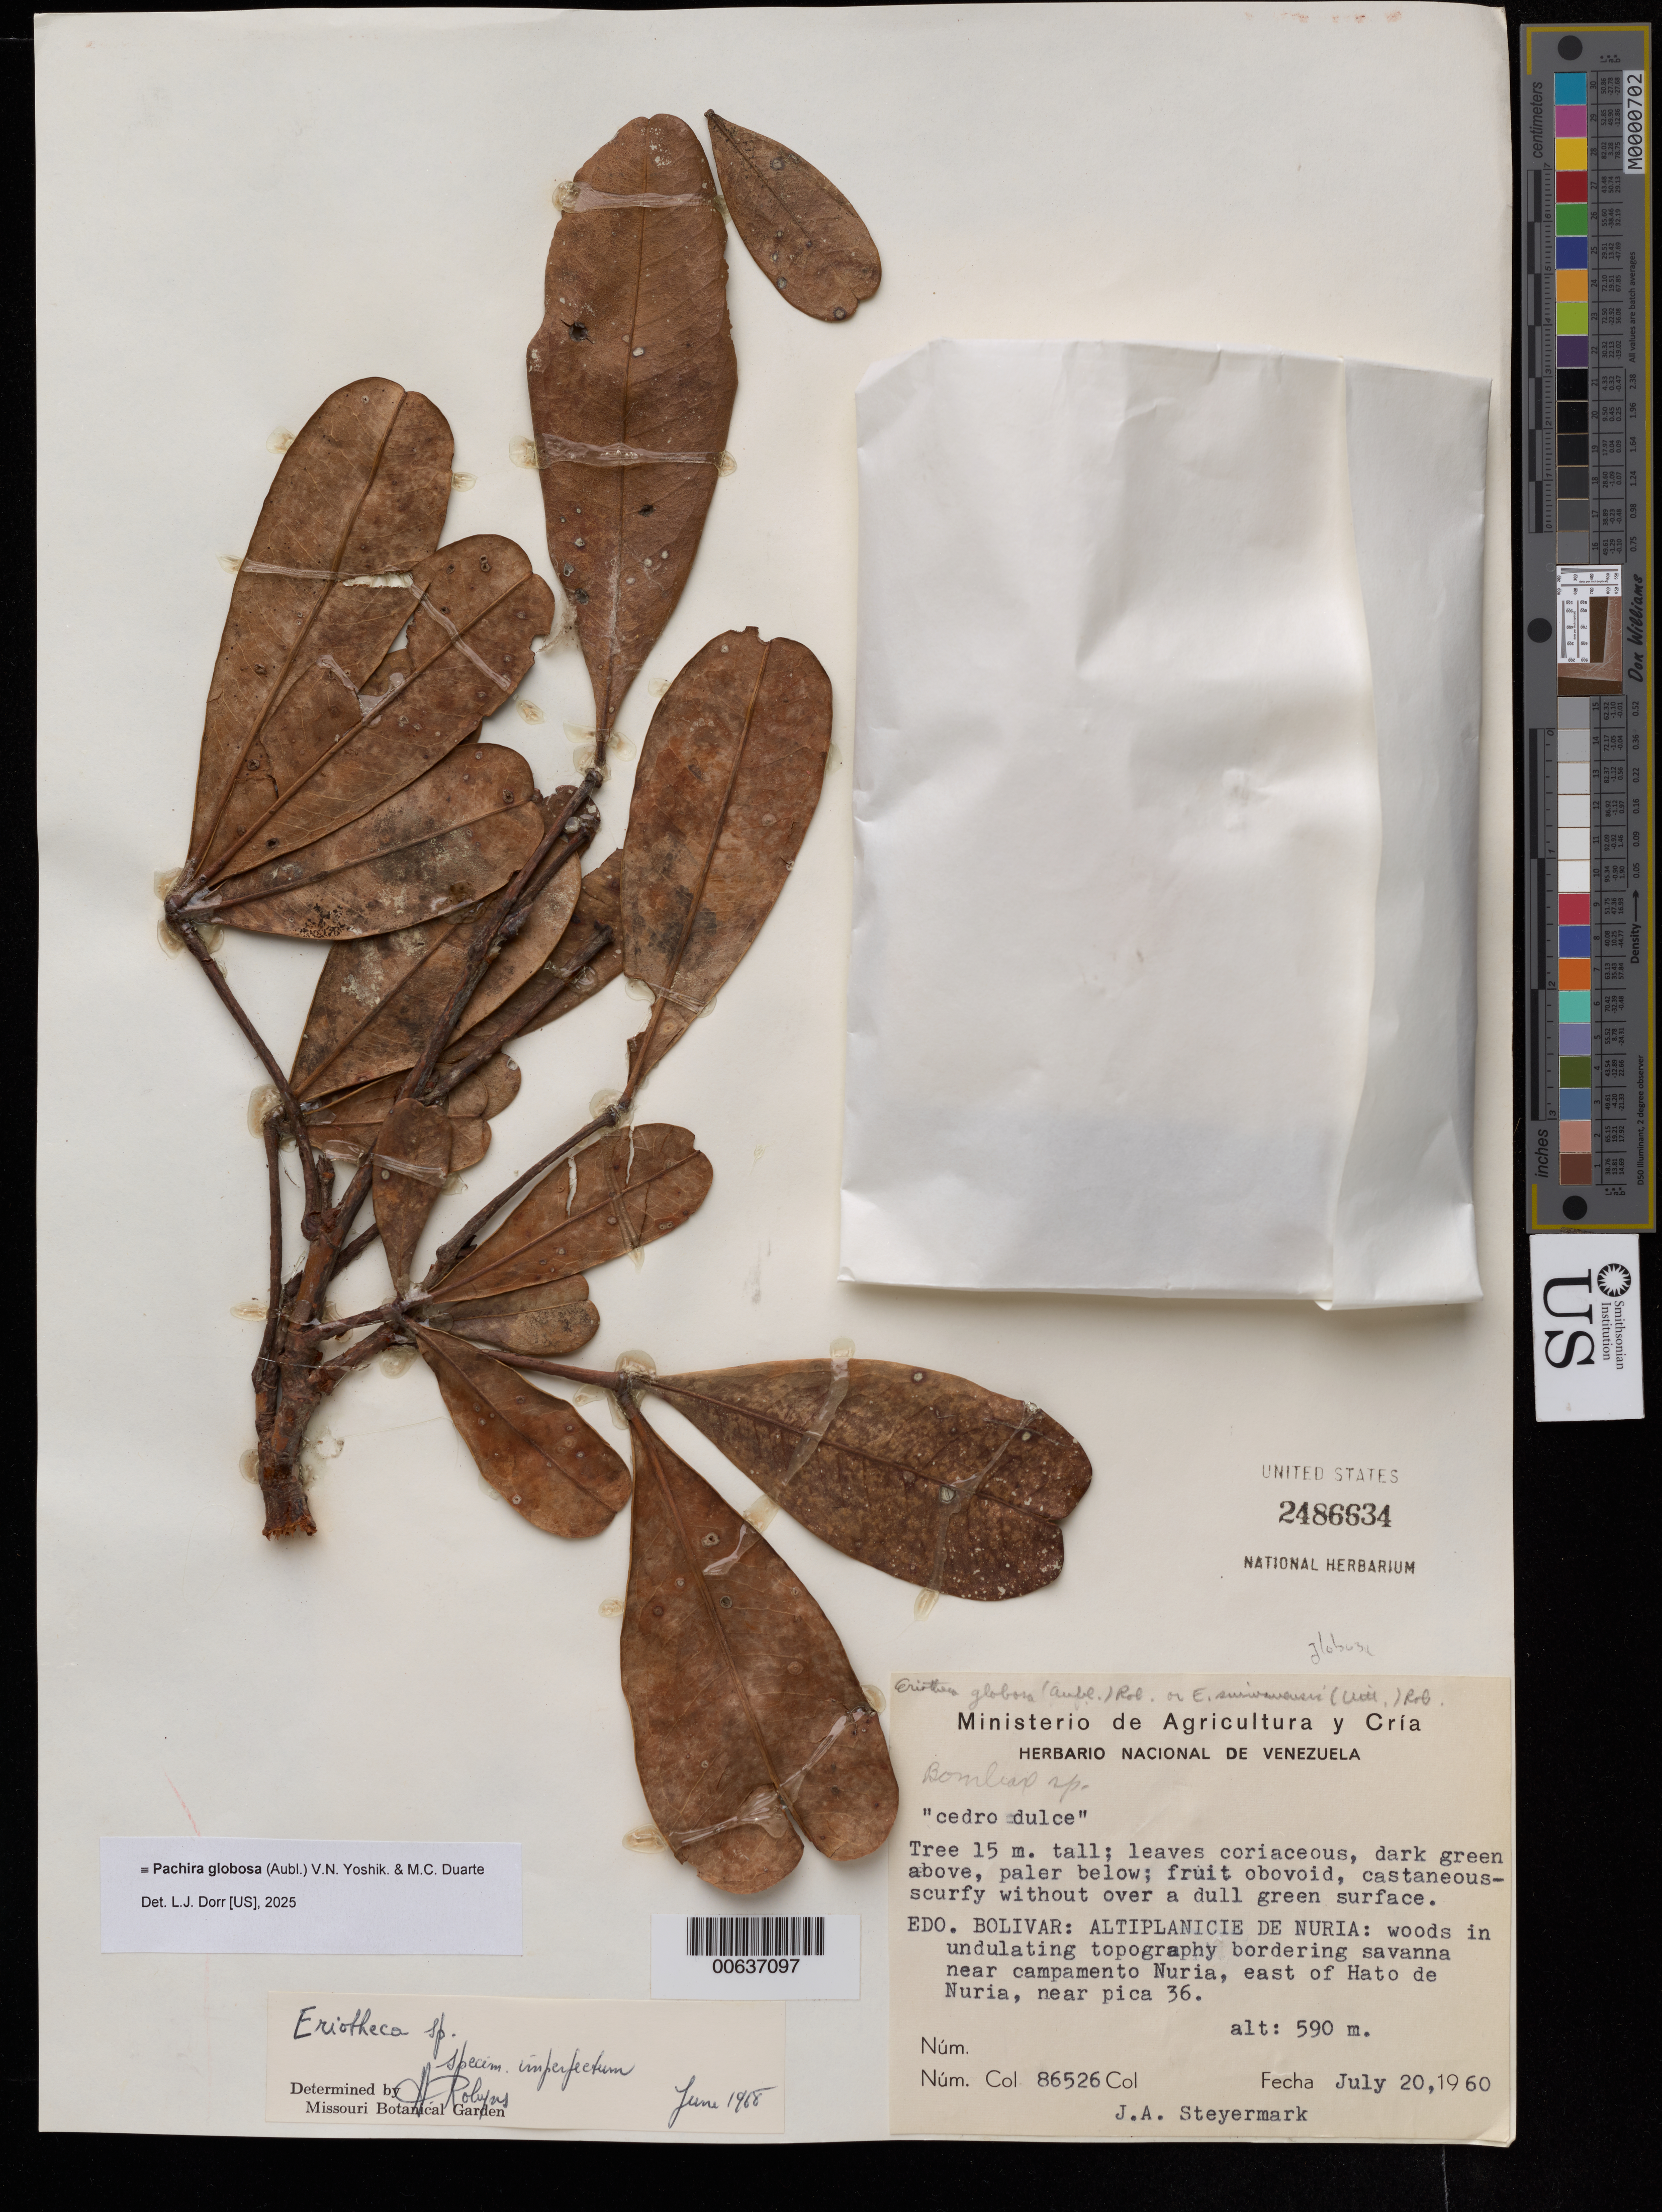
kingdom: Plantae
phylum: Tracheophyta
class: Magnoliopsida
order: Malvales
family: Malvaceae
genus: Pachira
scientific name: Pachira globosa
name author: (Aubl.) V.N. Yoshik. & M.C. Duarte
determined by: Dorr, Laurence J., Curator (BOT), Smithsonian Institution - National Museum of Natural History (UNITED STATES)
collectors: J. Steyermark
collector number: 86526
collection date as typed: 20-Jul-60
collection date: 1960-07-20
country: Venezuela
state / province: Bolívar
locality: Altiplanicie de Nuria; near campamento Nuria, E of Hato de Nuria, near pica 36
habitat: Woods in undulating topography bordering savanna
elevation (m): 590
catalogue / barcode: US 2486634